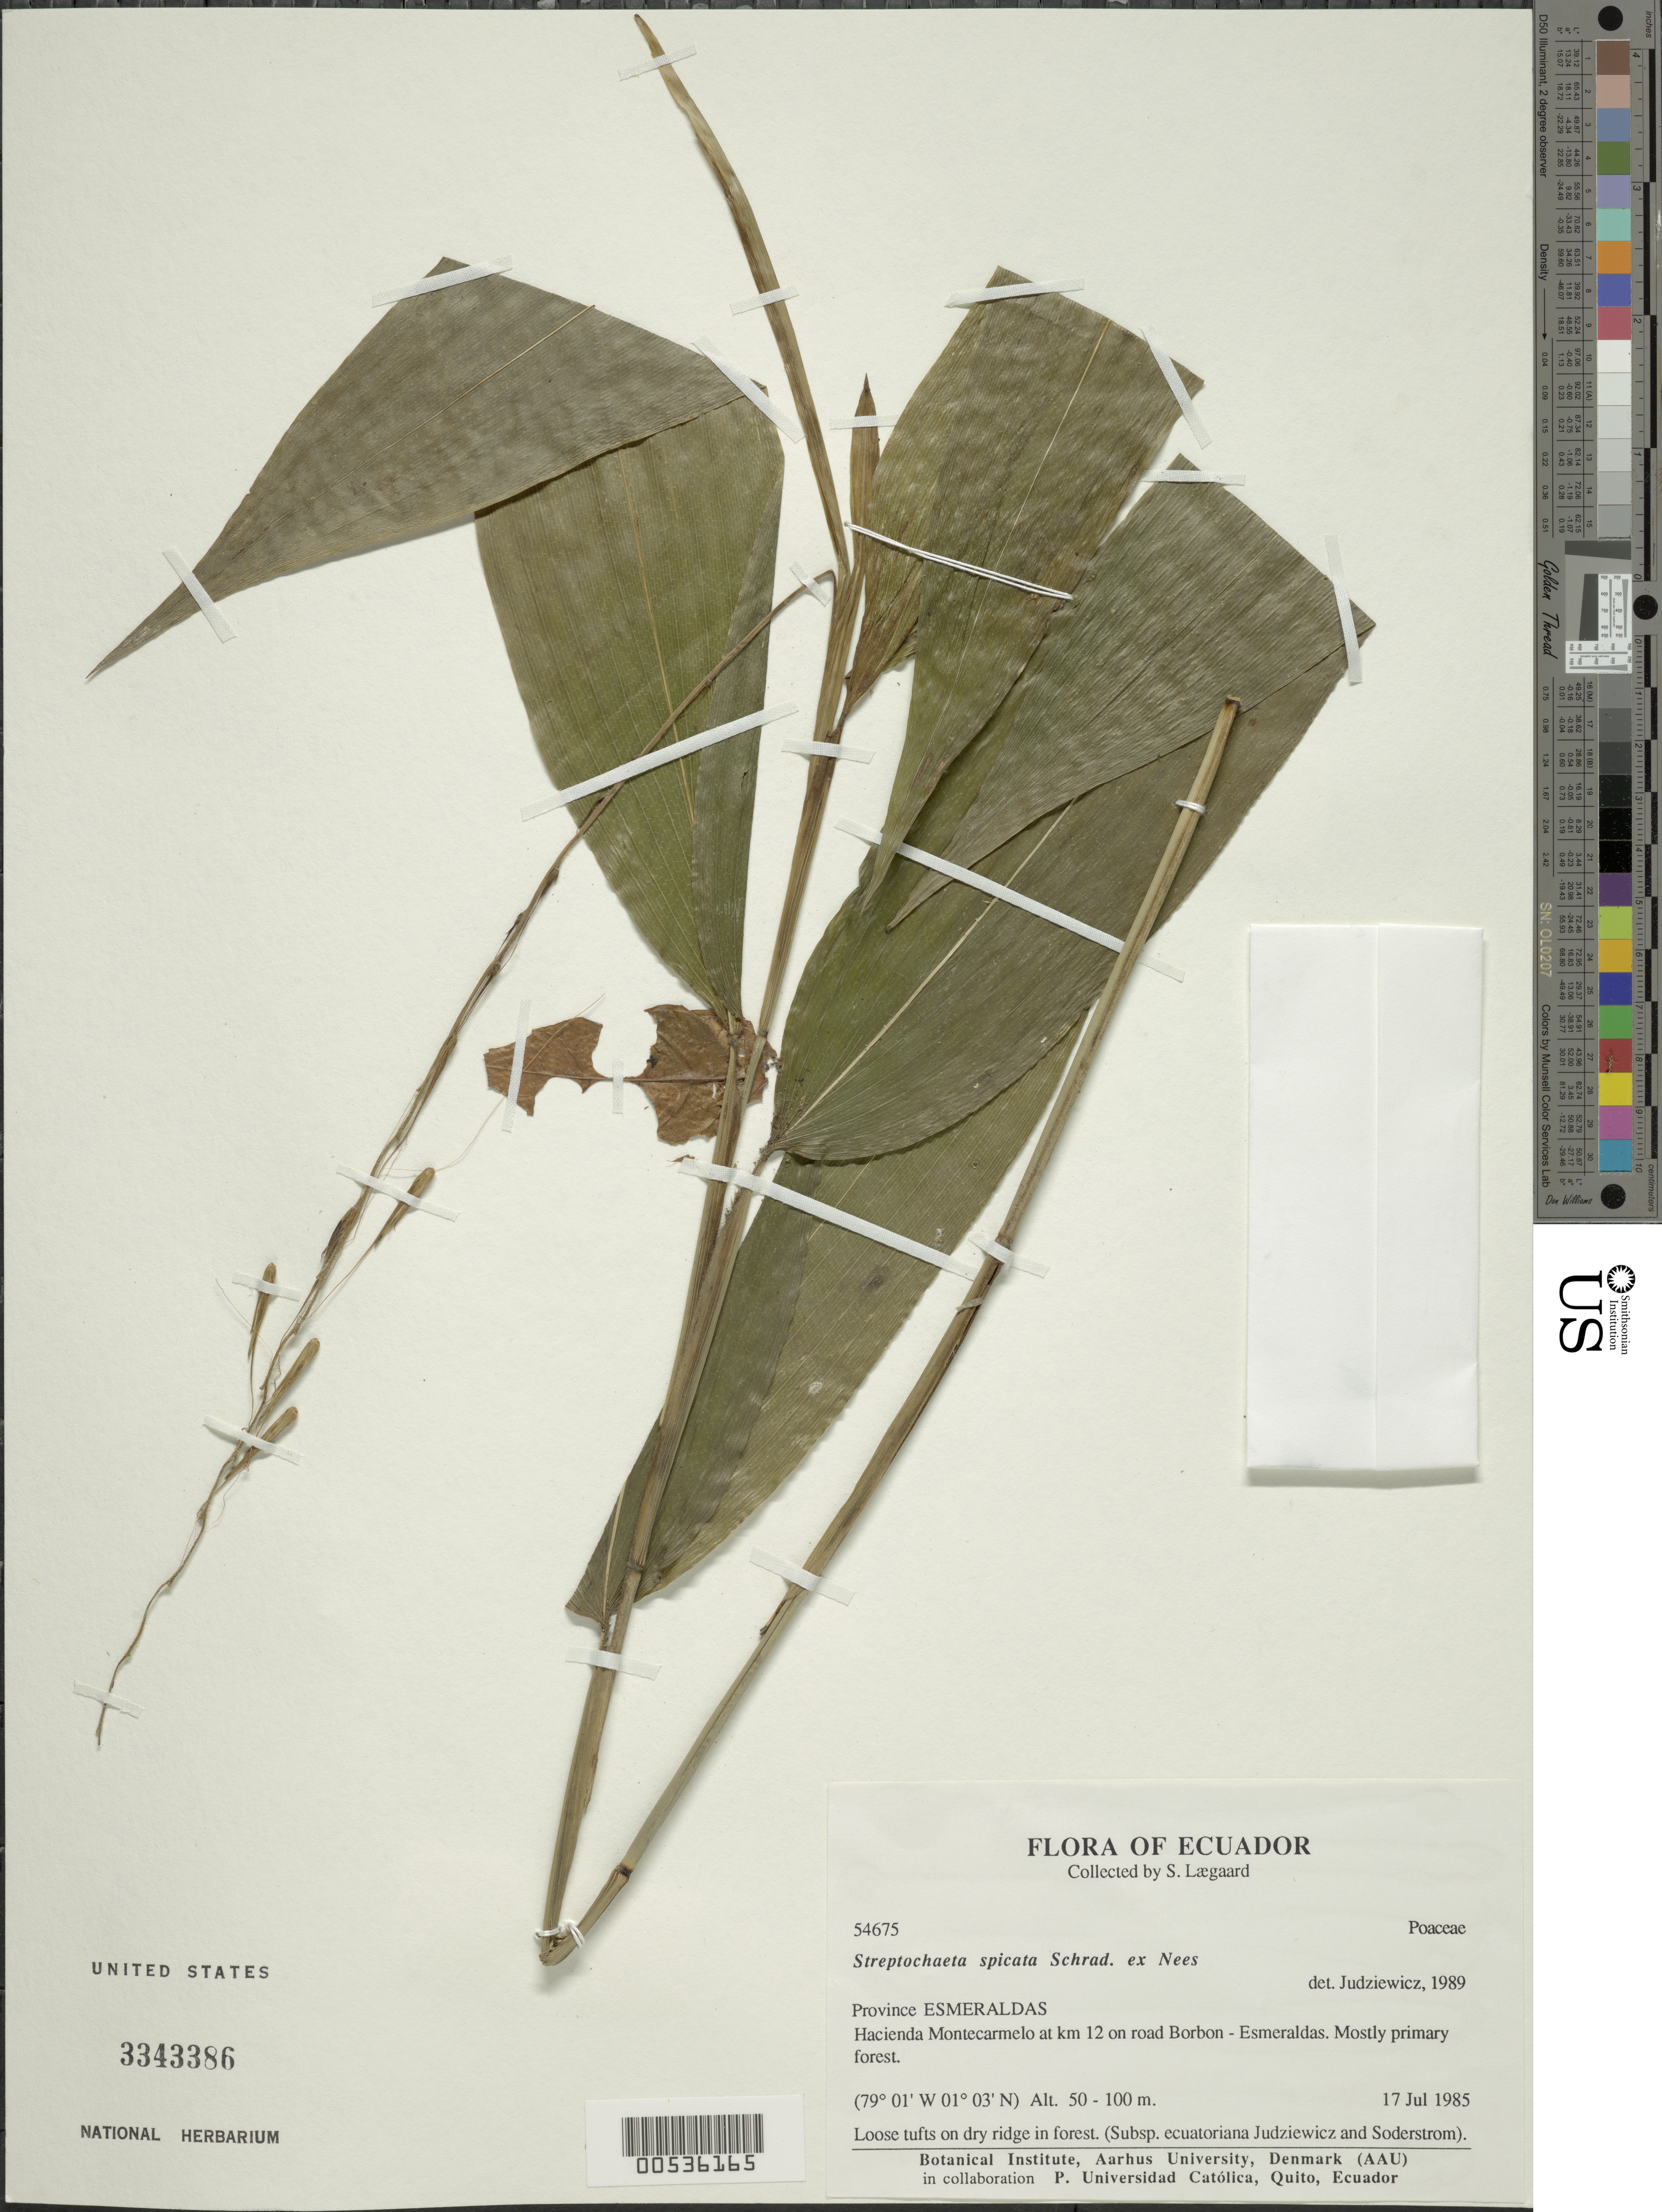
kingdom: Plantae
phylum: Tracheophyta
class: Liliopsida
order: Poales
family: Poaceae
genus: Streptochaeta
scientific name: Streptochaeta spicata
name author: Schrad. ex Nees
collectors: S. Lægaard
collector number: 54675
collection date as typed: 17 Jul 1985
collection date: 1985-07-17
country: Ecuador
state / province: Esmeraldas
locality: Hacienda Montecarmelo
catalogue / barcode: US 3343386